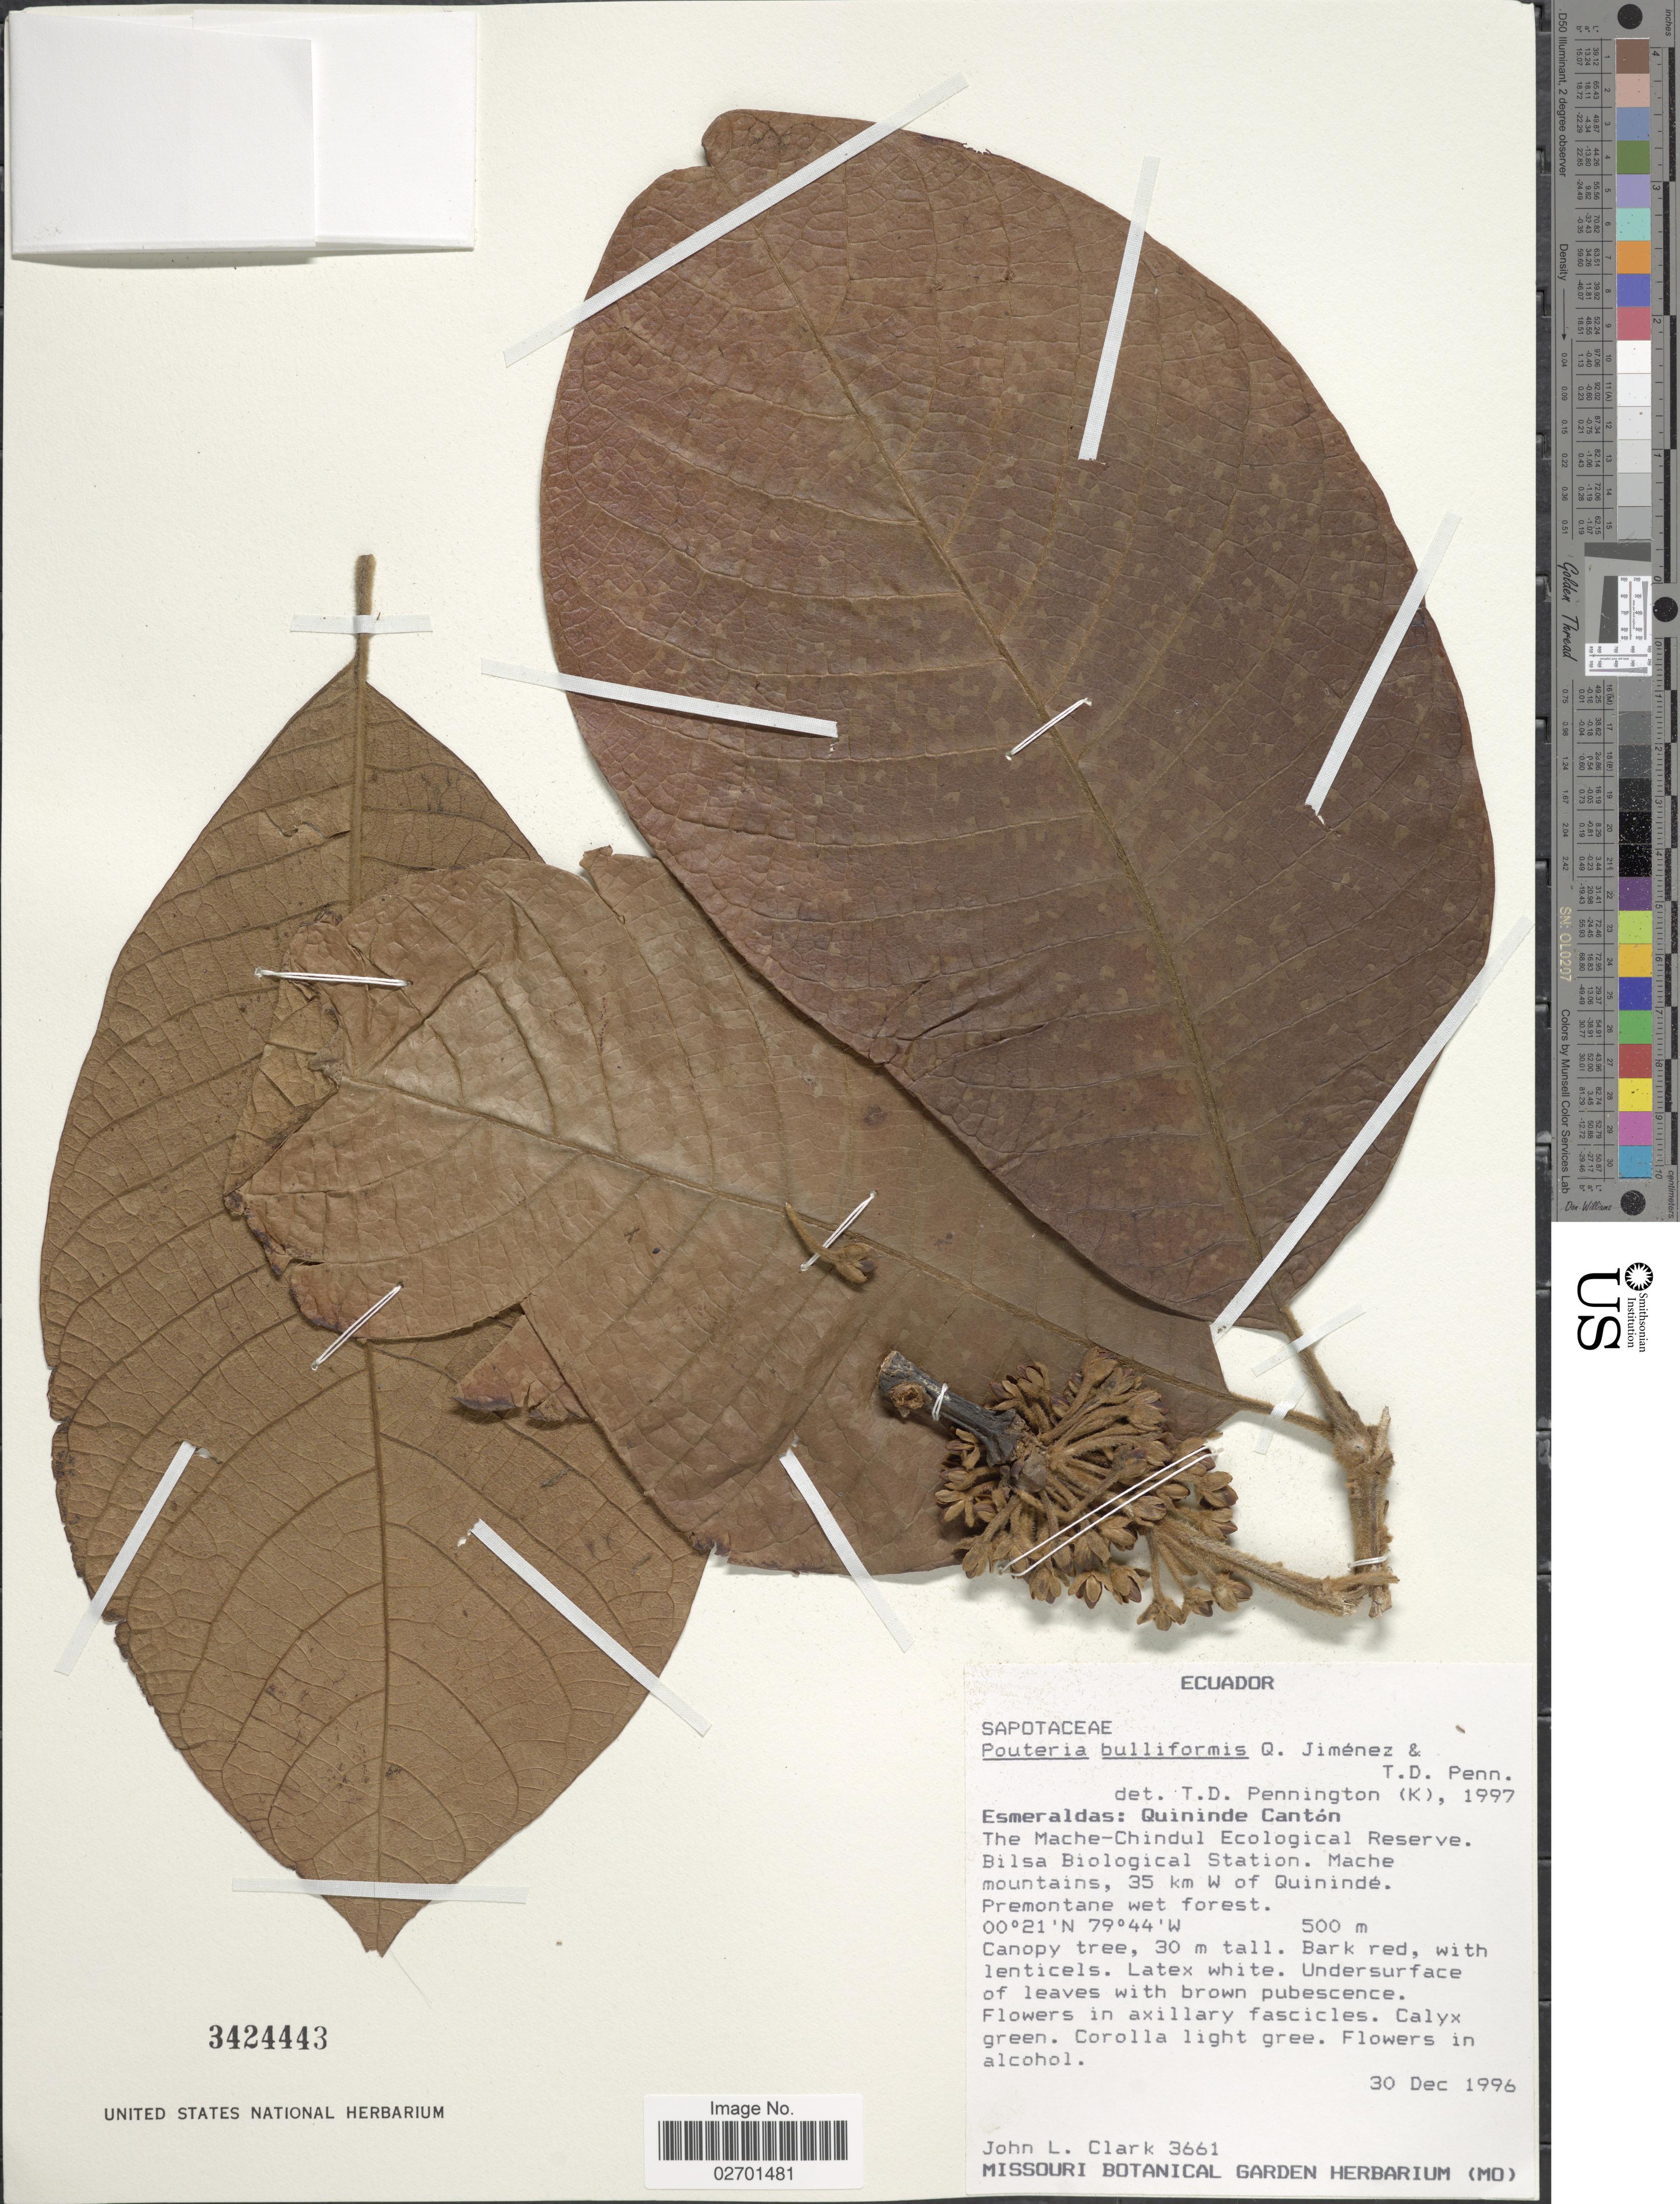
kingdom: Plantae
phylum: Tracheophyta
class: Magnoliopsida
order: Ericales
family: Sapotaceae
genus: Pouteria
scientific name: Pouteria bulliformis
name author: Q. Jiménez & T.D. Penn.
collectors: J. L. Clark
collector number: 3661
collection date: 1996-12-30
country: Ecuador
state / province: Esmeraldas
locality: Quininde Canton, The Mache-Chindul Ecological Reserve, Bilsa Biological Station, Mache mountains, 35 km W of Quininde.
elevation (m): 500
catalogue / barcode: US 3424443